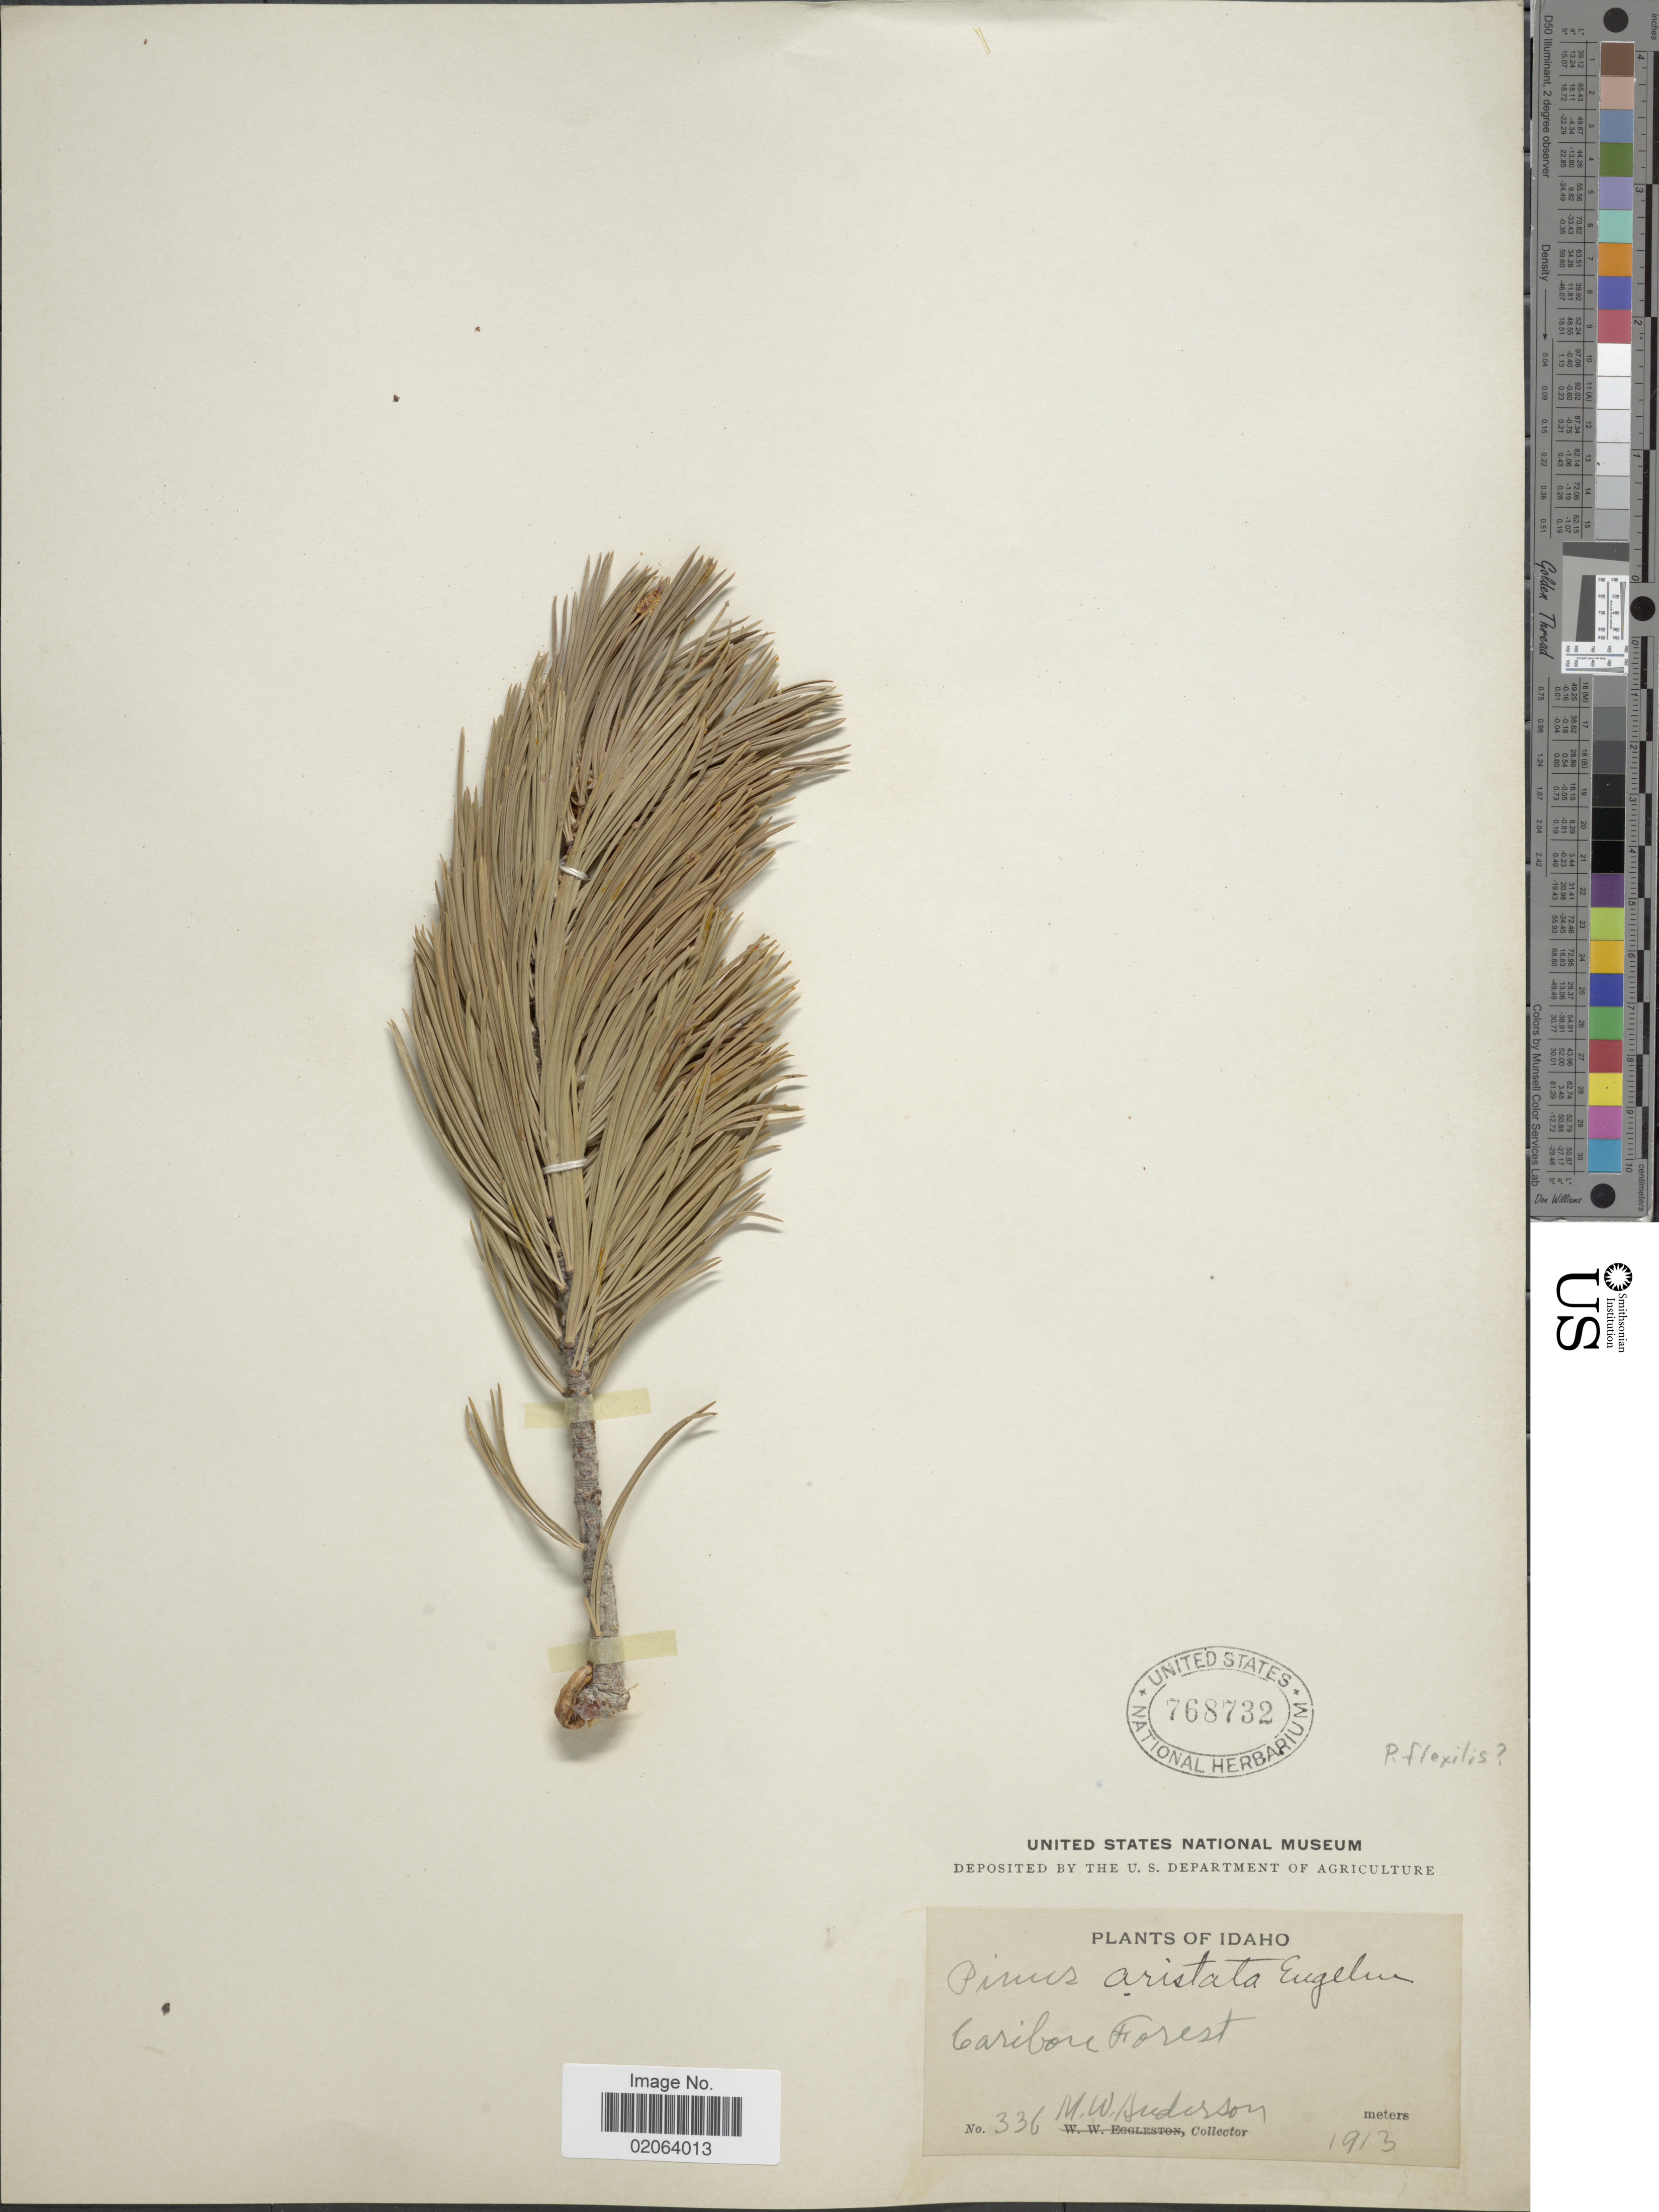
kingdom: Plantae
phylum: Tracheophyta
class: Pinopsida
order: Pinales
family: Pinaceae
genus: Pinus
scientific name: Pinus flexilis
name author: E. James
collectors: M. Anderson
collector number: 336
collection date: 1913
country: United States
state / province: Idaho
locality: Caribore Forest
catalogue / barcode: US 768732